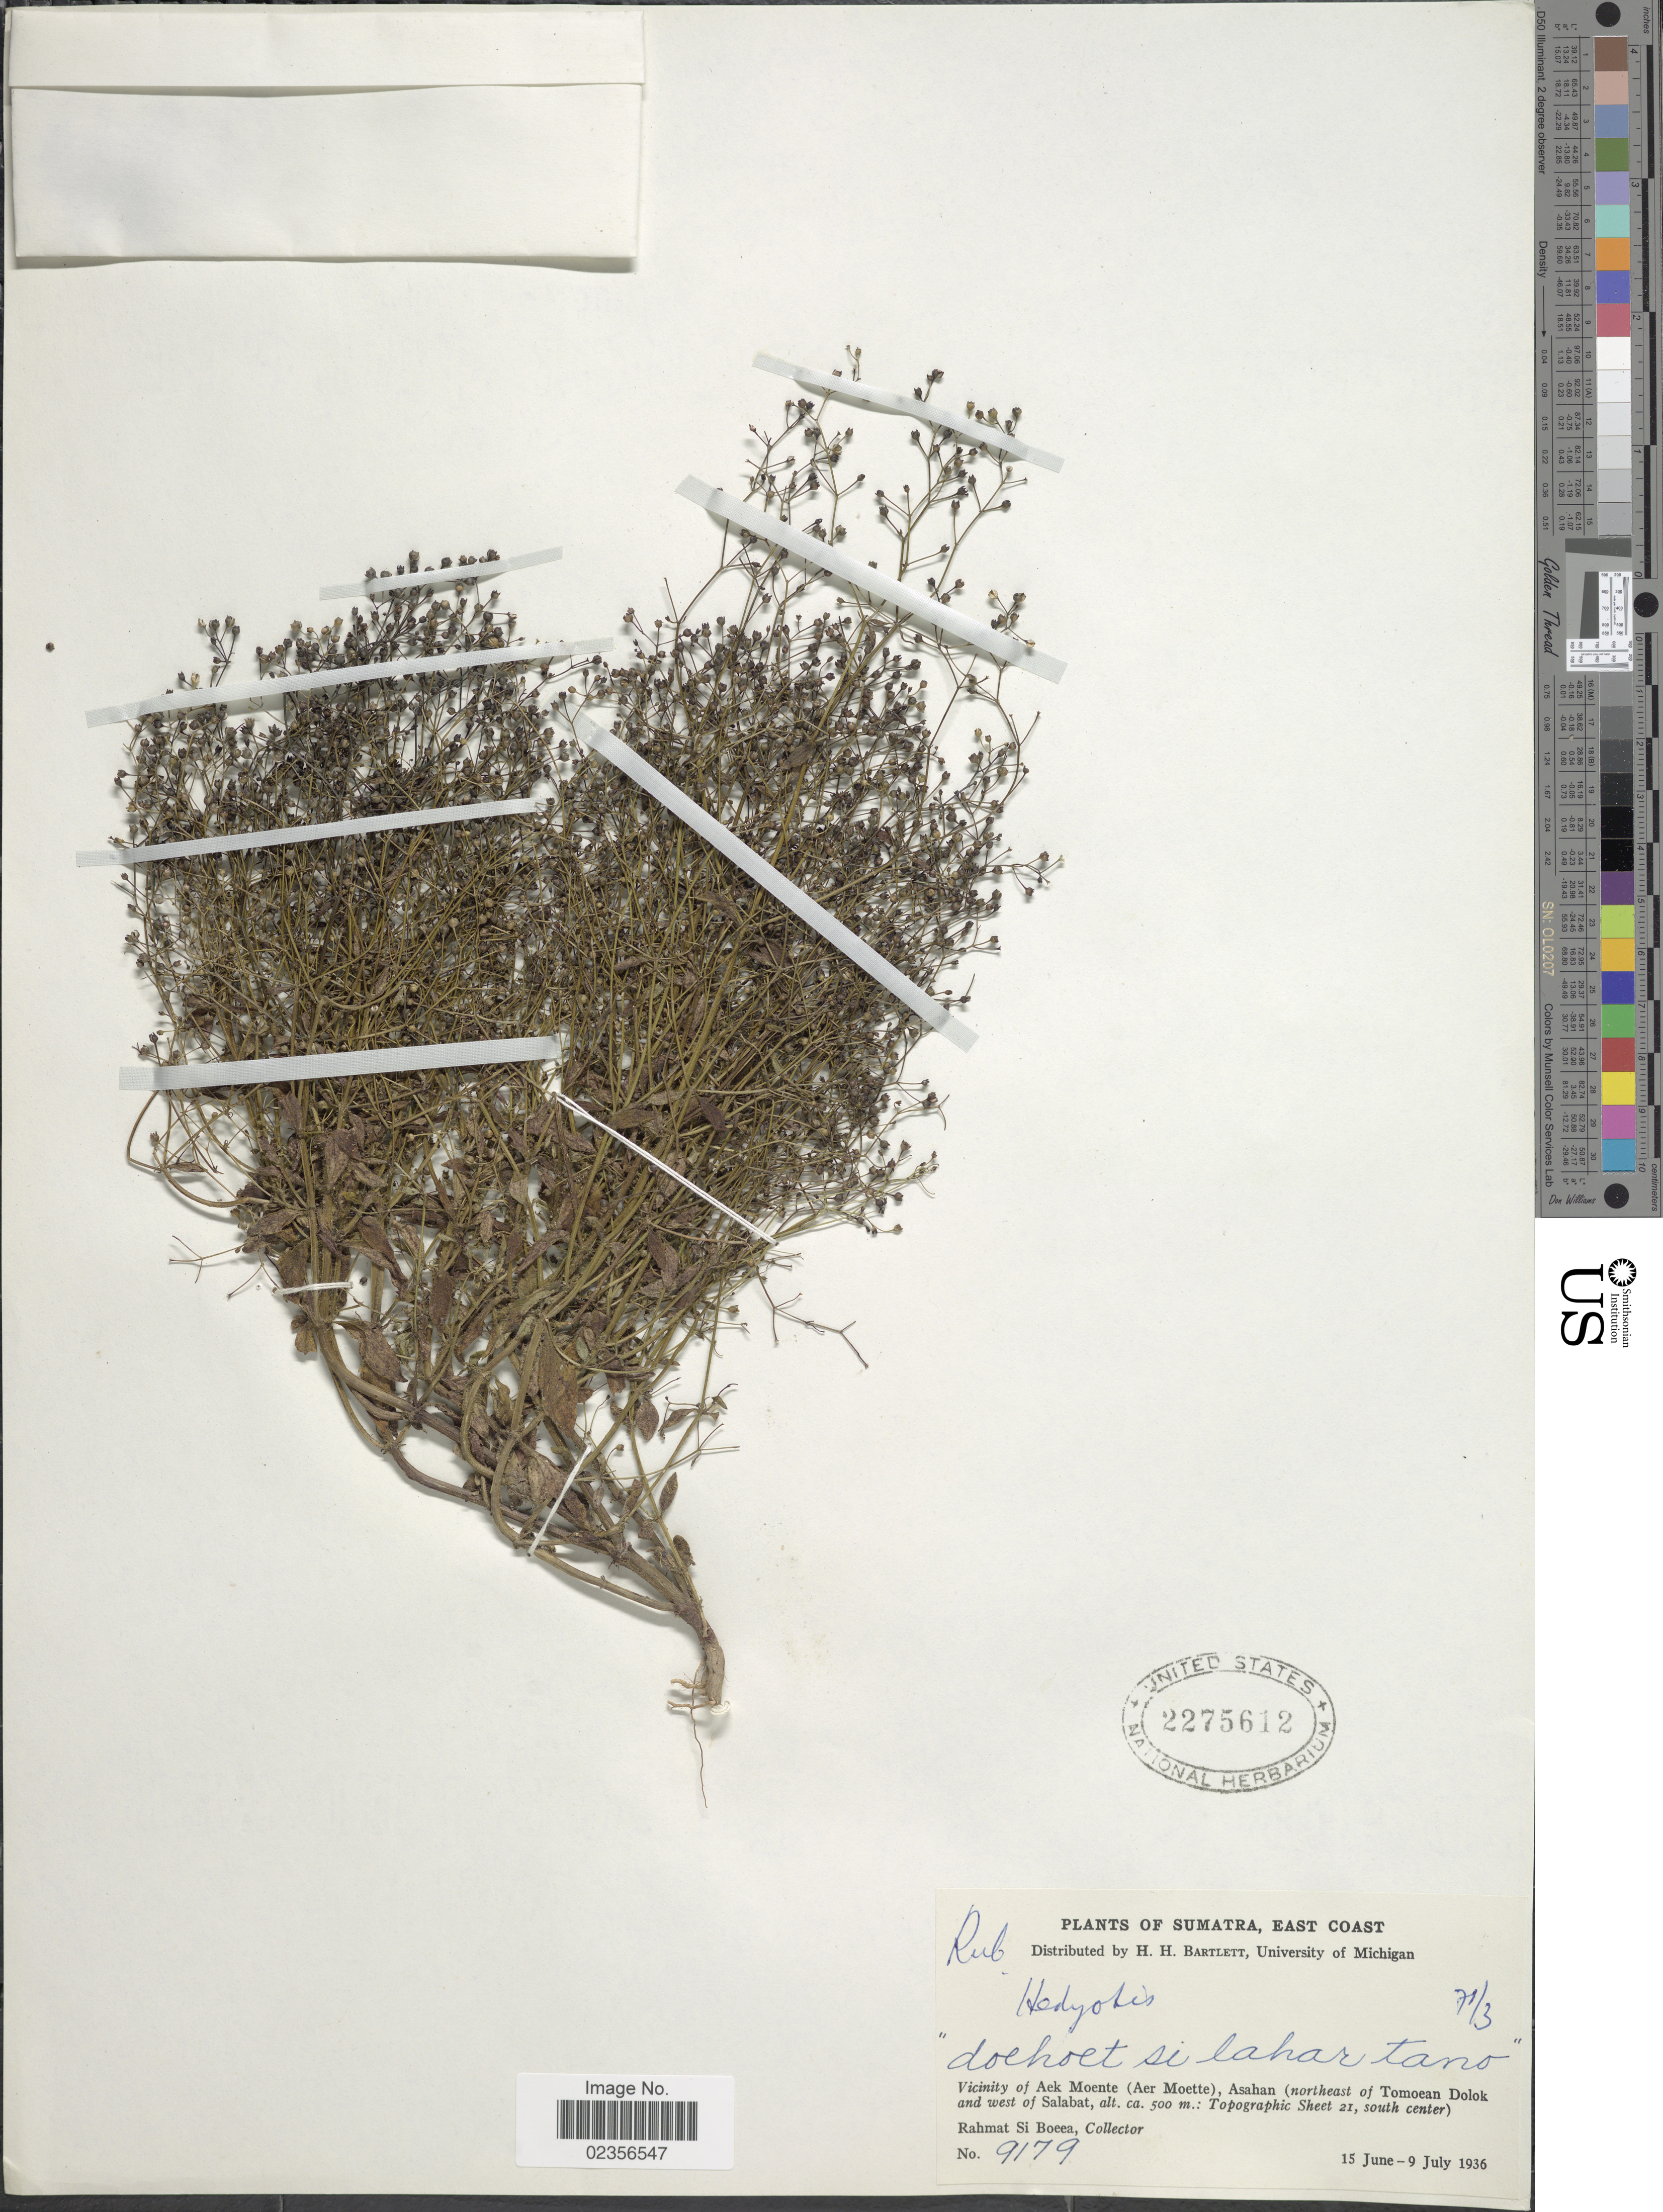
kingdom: Plantae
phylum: Tracheophyta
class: Magnoliopsida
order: Gentianales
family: Rubiaceae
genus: Hedyotis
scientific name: Hedyotis sp.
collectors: Rahmat Si Boeea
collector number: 9179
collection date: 1936-06-15/1936-07-09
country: Indonesia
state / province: Sumatra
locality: East Coast. Vicinity of Aek Moente (Aer Moente), Asahan (northeast of Tomoean Dolok and west of Salabat: Topographic Sheet 21, south center). "doehoet si lahar tano"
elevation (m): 500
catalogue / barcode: US 2275612